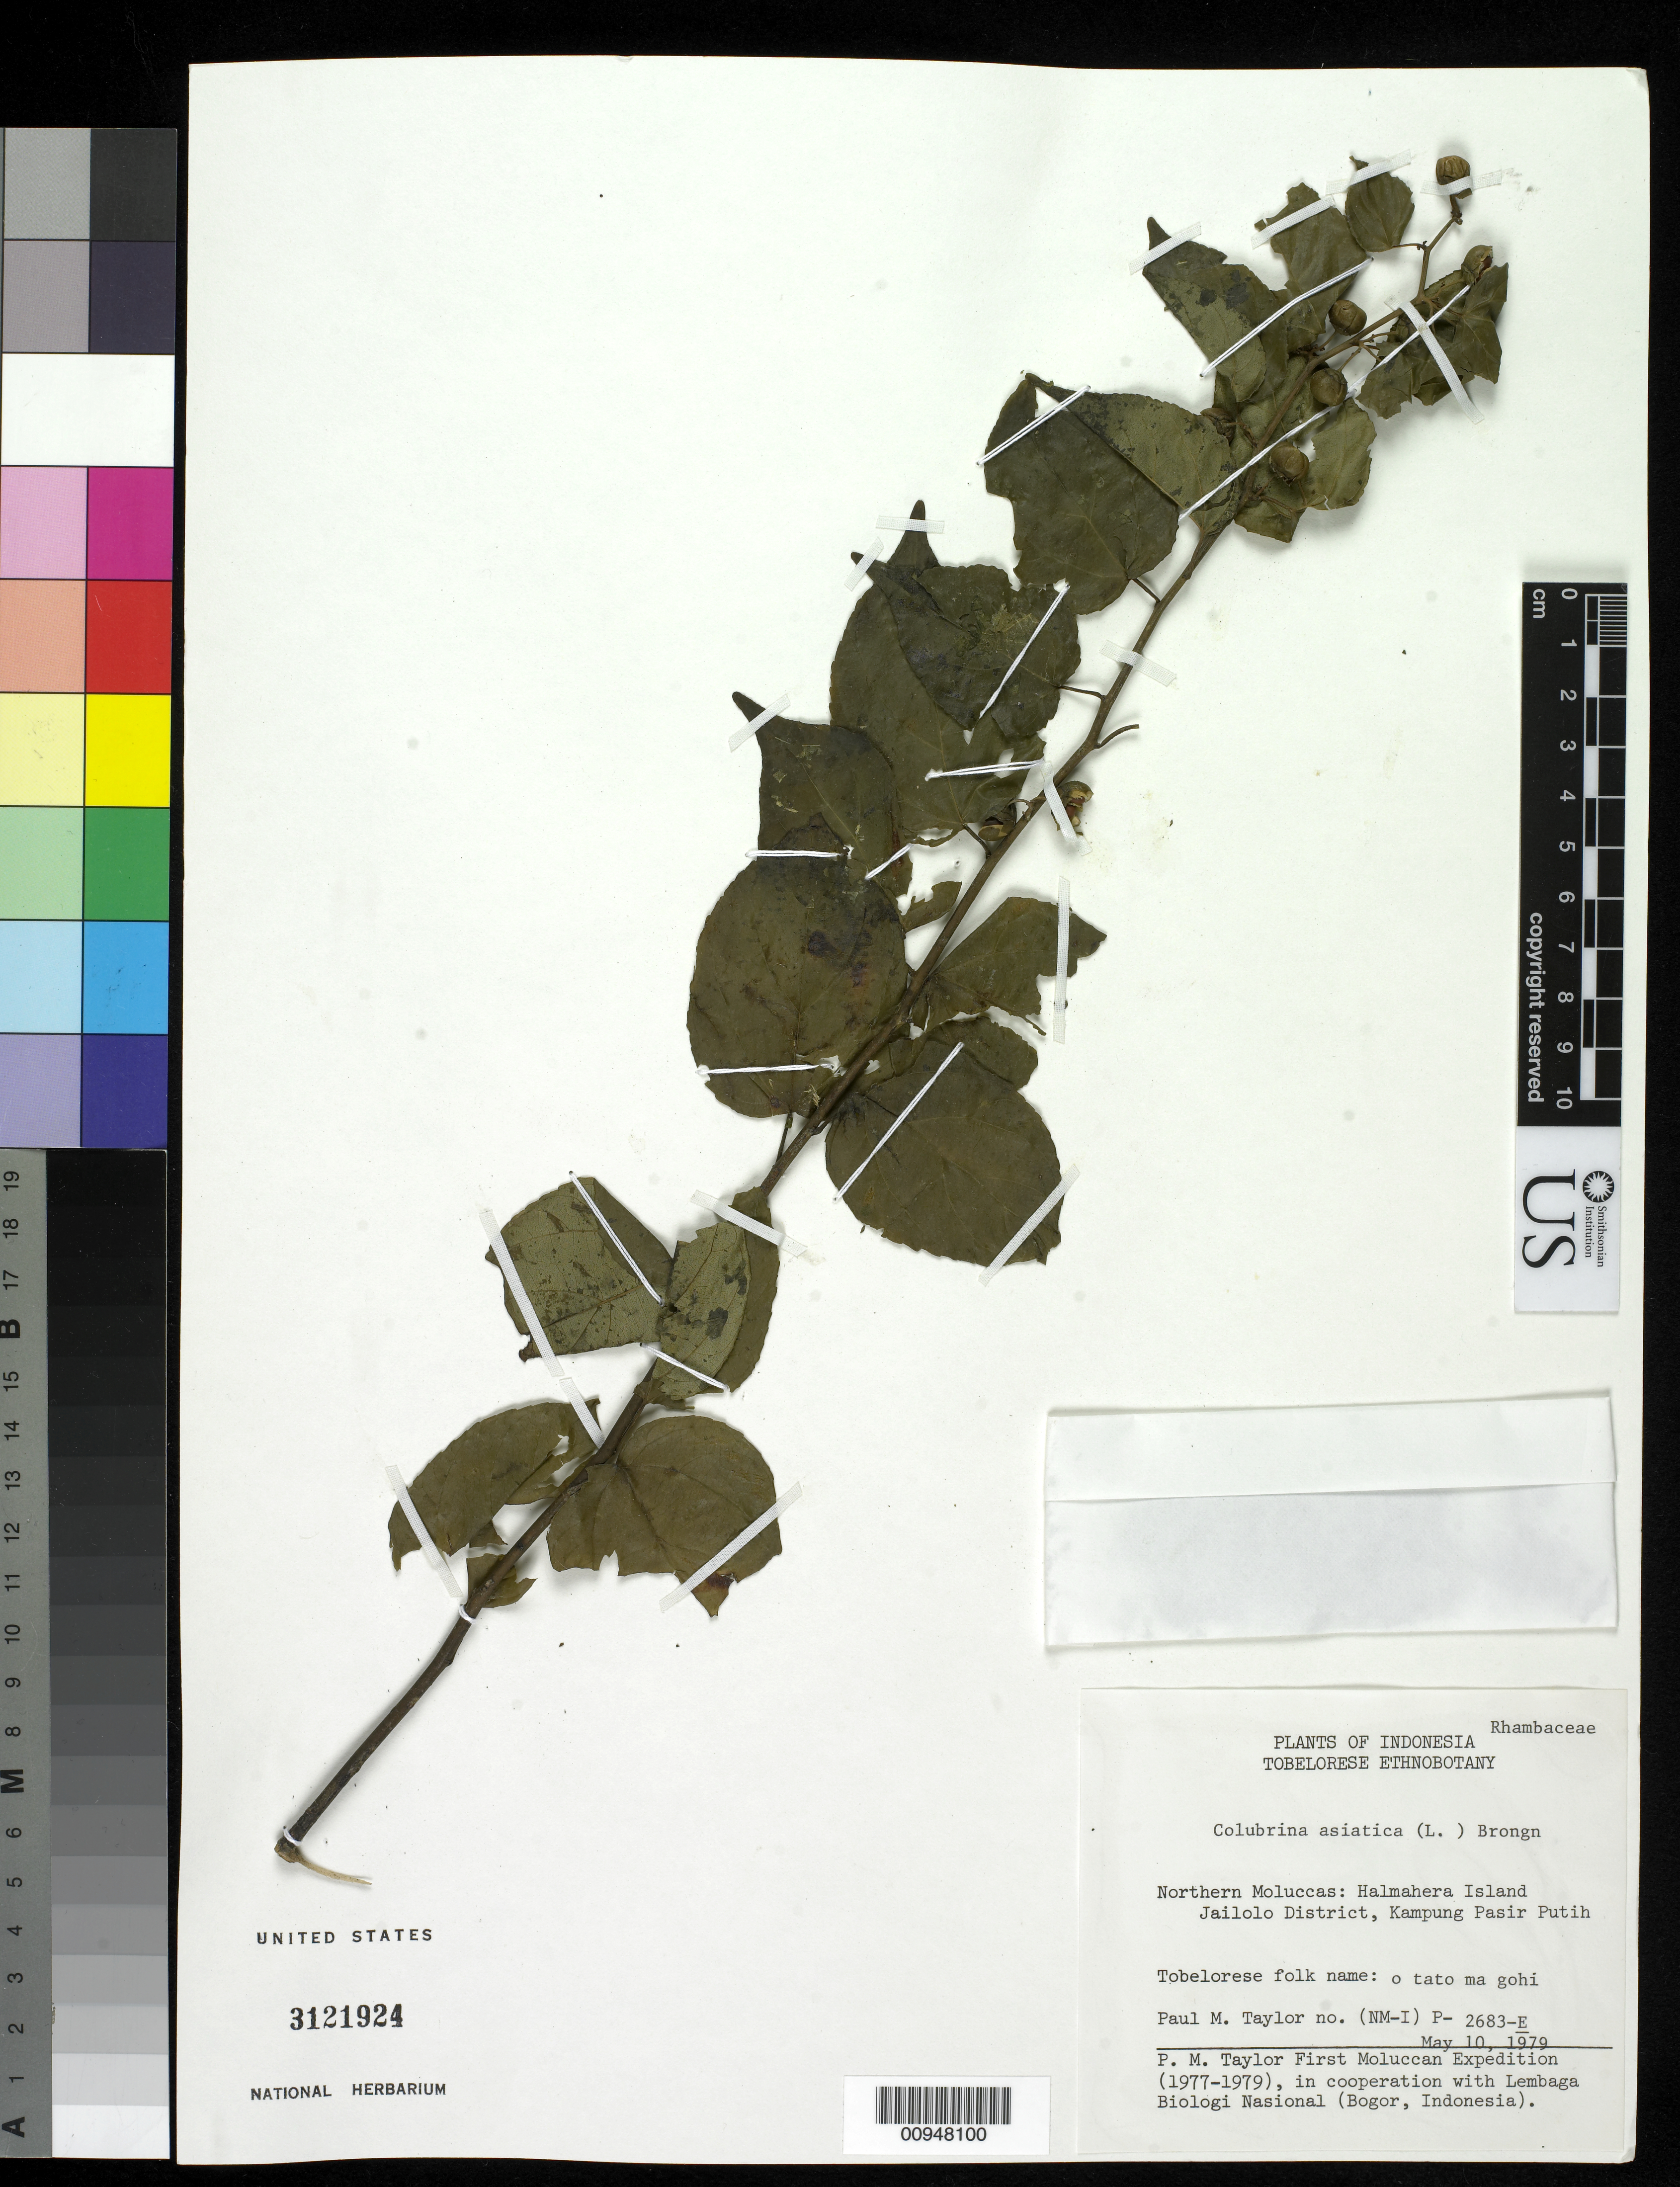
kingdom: Plantae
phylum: Tracheophyta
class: Magnoliopsida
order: Rosales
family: Rhamnaceae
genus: Colubrina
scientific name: Colubrina asiatica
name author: (L.) Brongn.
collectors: P. M. Taylor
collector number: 2683 E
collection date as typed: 10 May 1979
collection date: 1979-05-10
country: Indonesia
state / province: Maluku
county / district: Maluku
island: Halmahera I.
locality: Jailolo District, Kampung Pasir Putih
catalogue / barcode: US 3121924